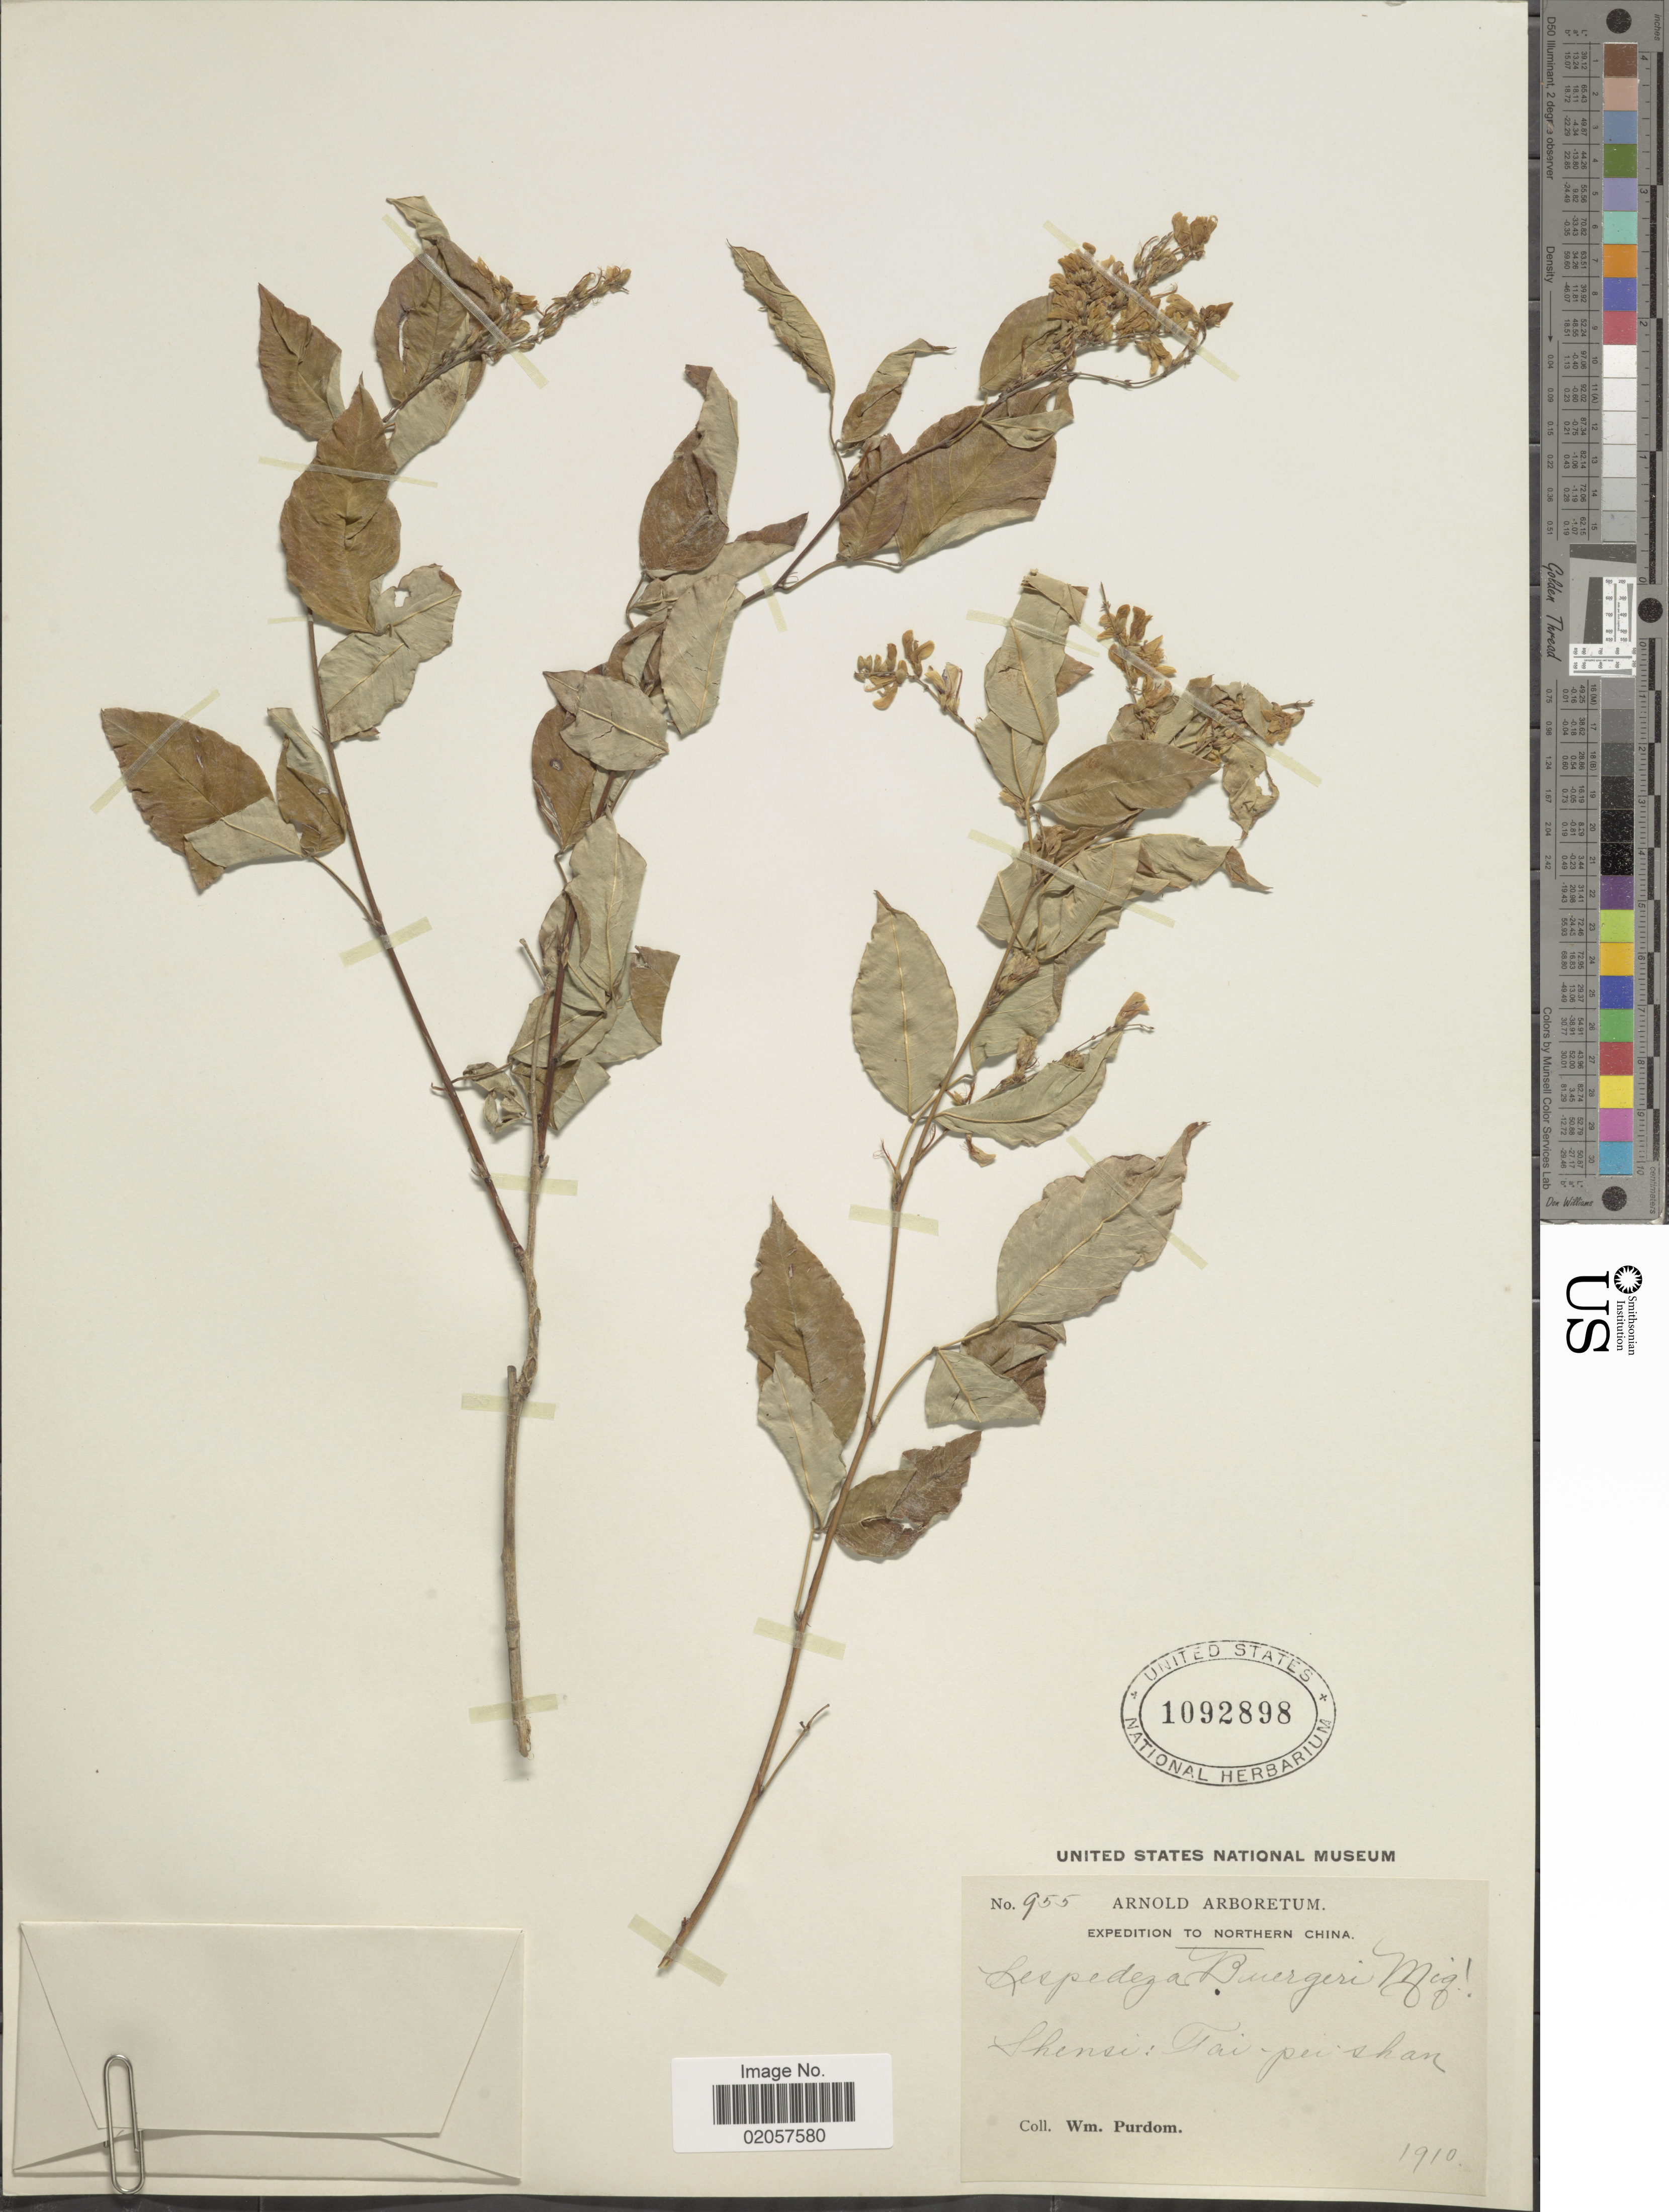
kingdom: Plantae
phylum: Tracheophyta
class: Magnoliopsida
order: Fabales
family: Fabaceae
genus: Lespedeza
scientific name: Lespedeza buergeri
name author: Miq.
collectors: W. Purdom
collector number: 955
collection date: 1910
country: China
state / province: Shaanxi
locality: Shensi: Tai pei Shan Northern China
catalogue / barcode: US 1092898